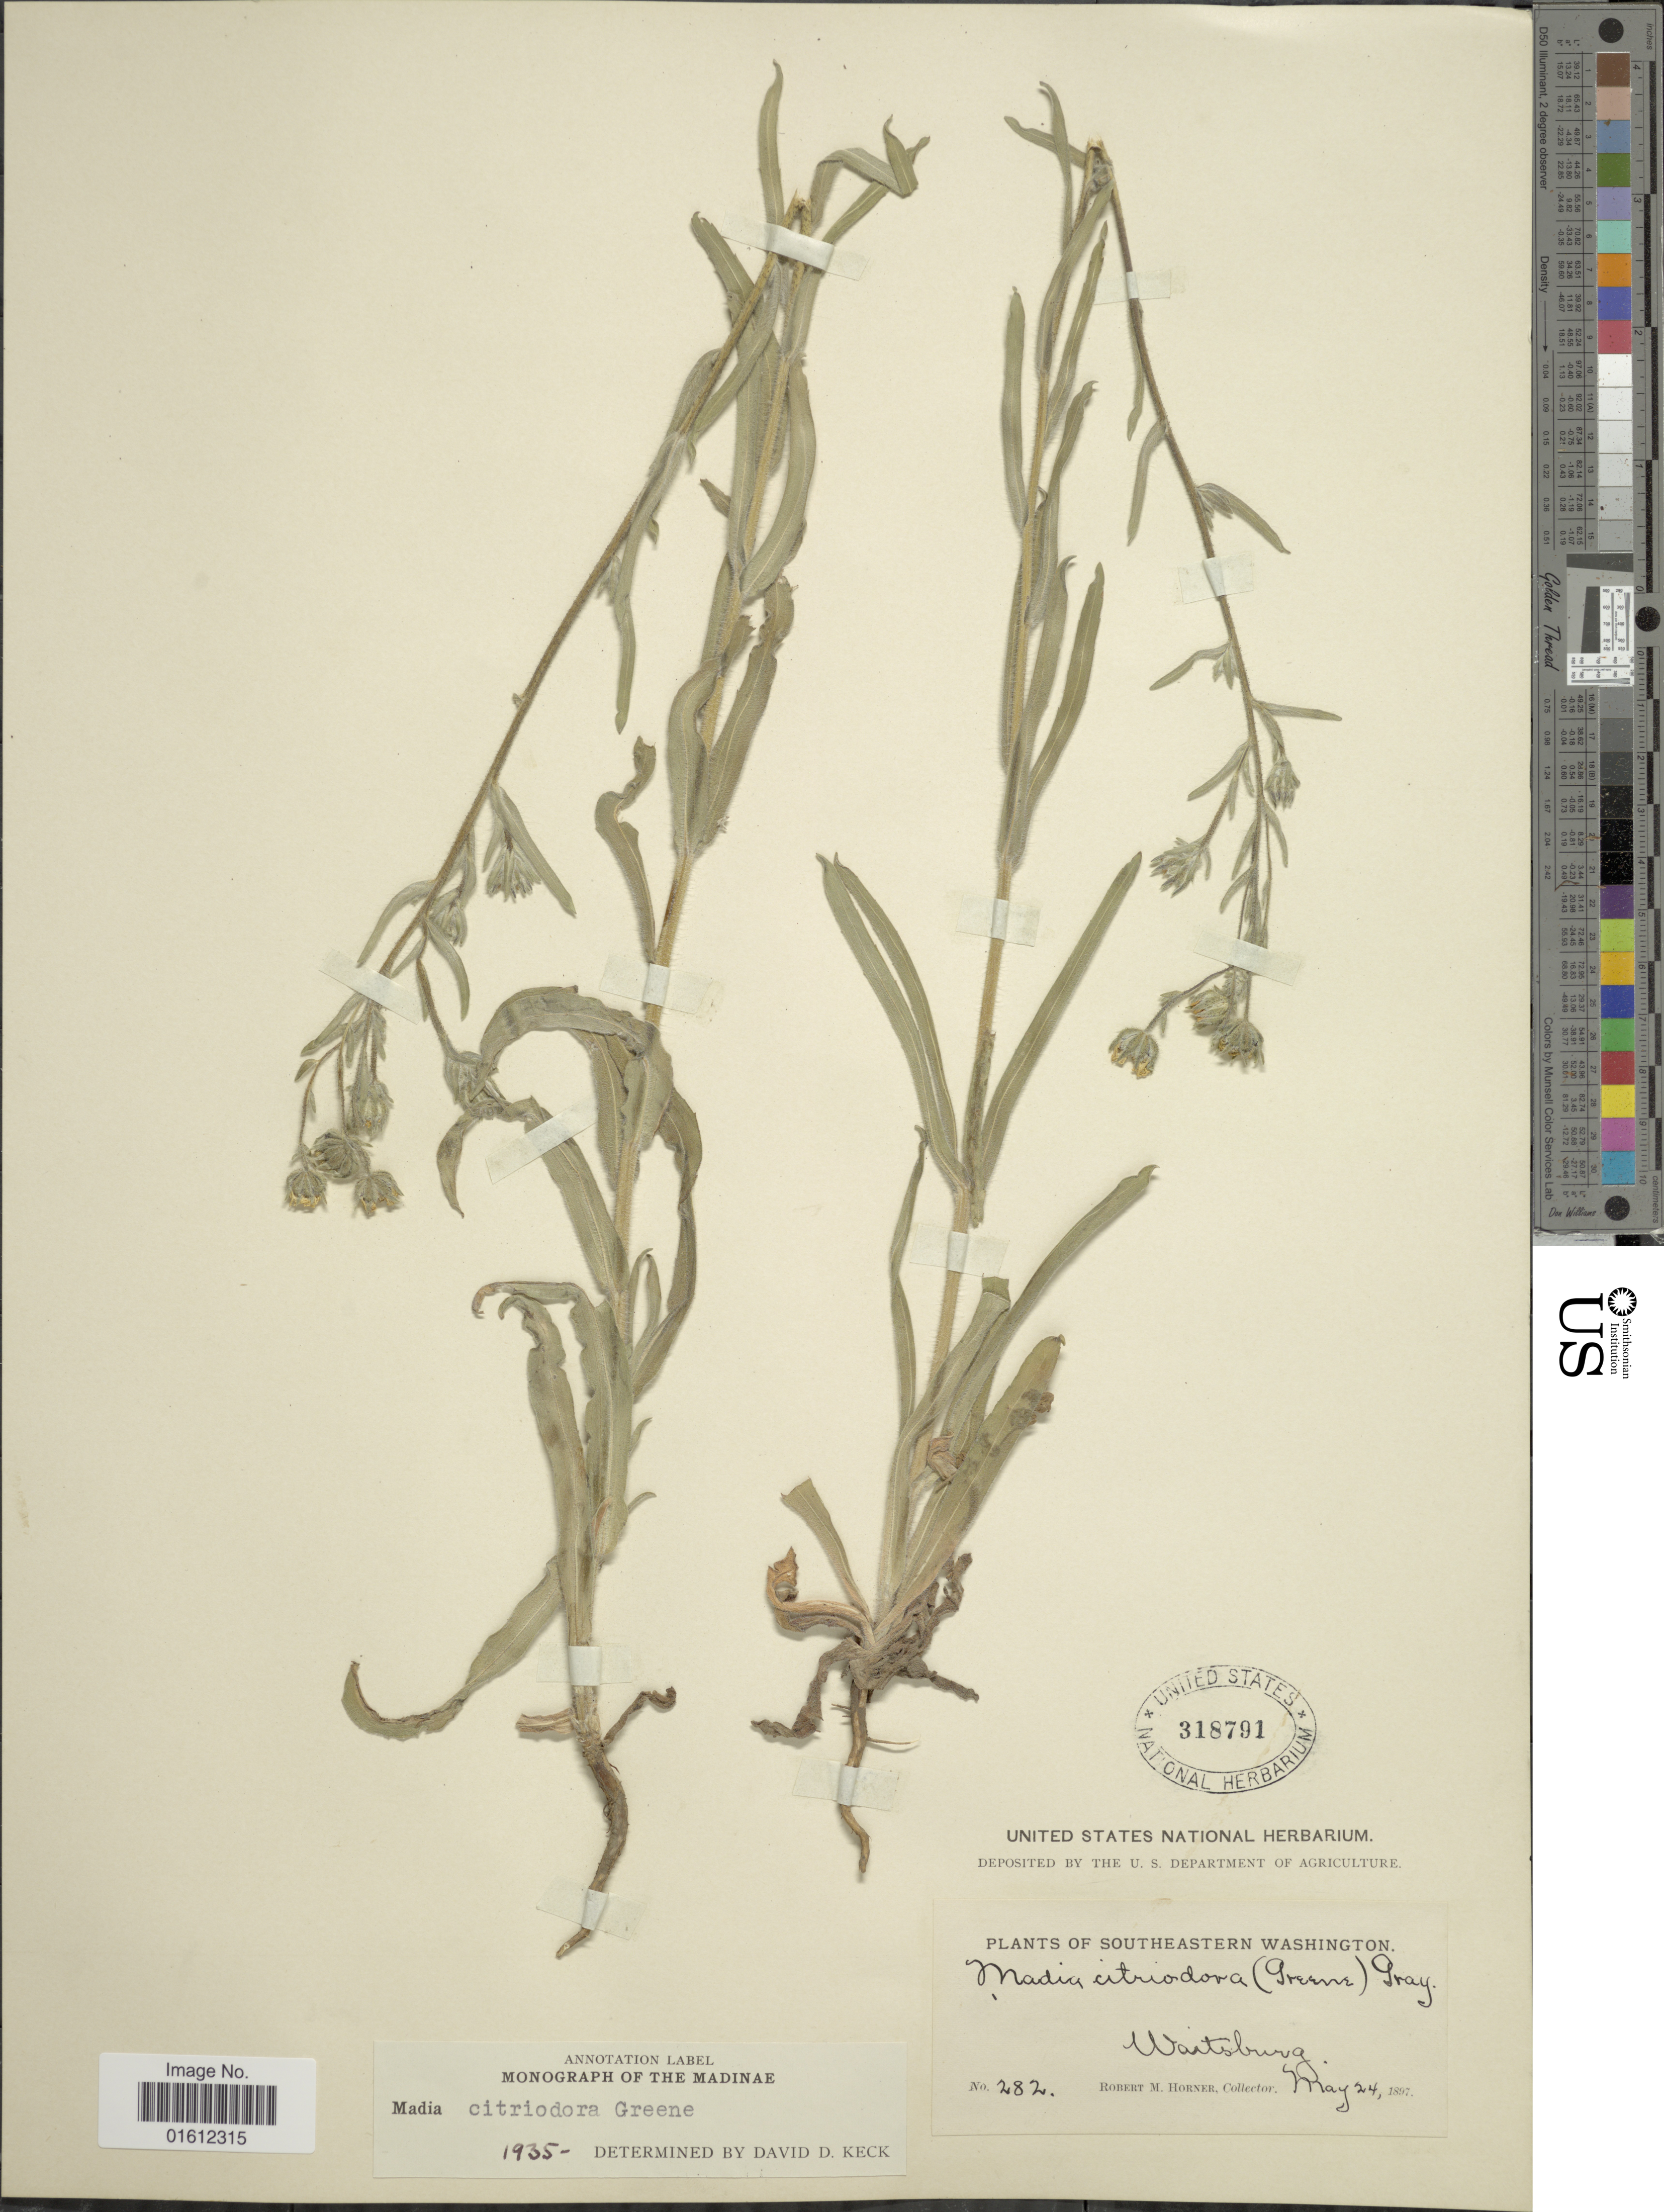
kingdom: Plantae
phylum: Tracheophyta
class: Magnoliopsida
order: Asterales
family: Asteraceae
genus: Madia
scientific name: Madia citriodora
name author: Greene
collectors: R. Horner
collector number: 282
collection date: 1897-05-24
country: United States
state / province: Washington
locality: Southeastern Washington, Waitsburg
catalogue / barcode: US 318791